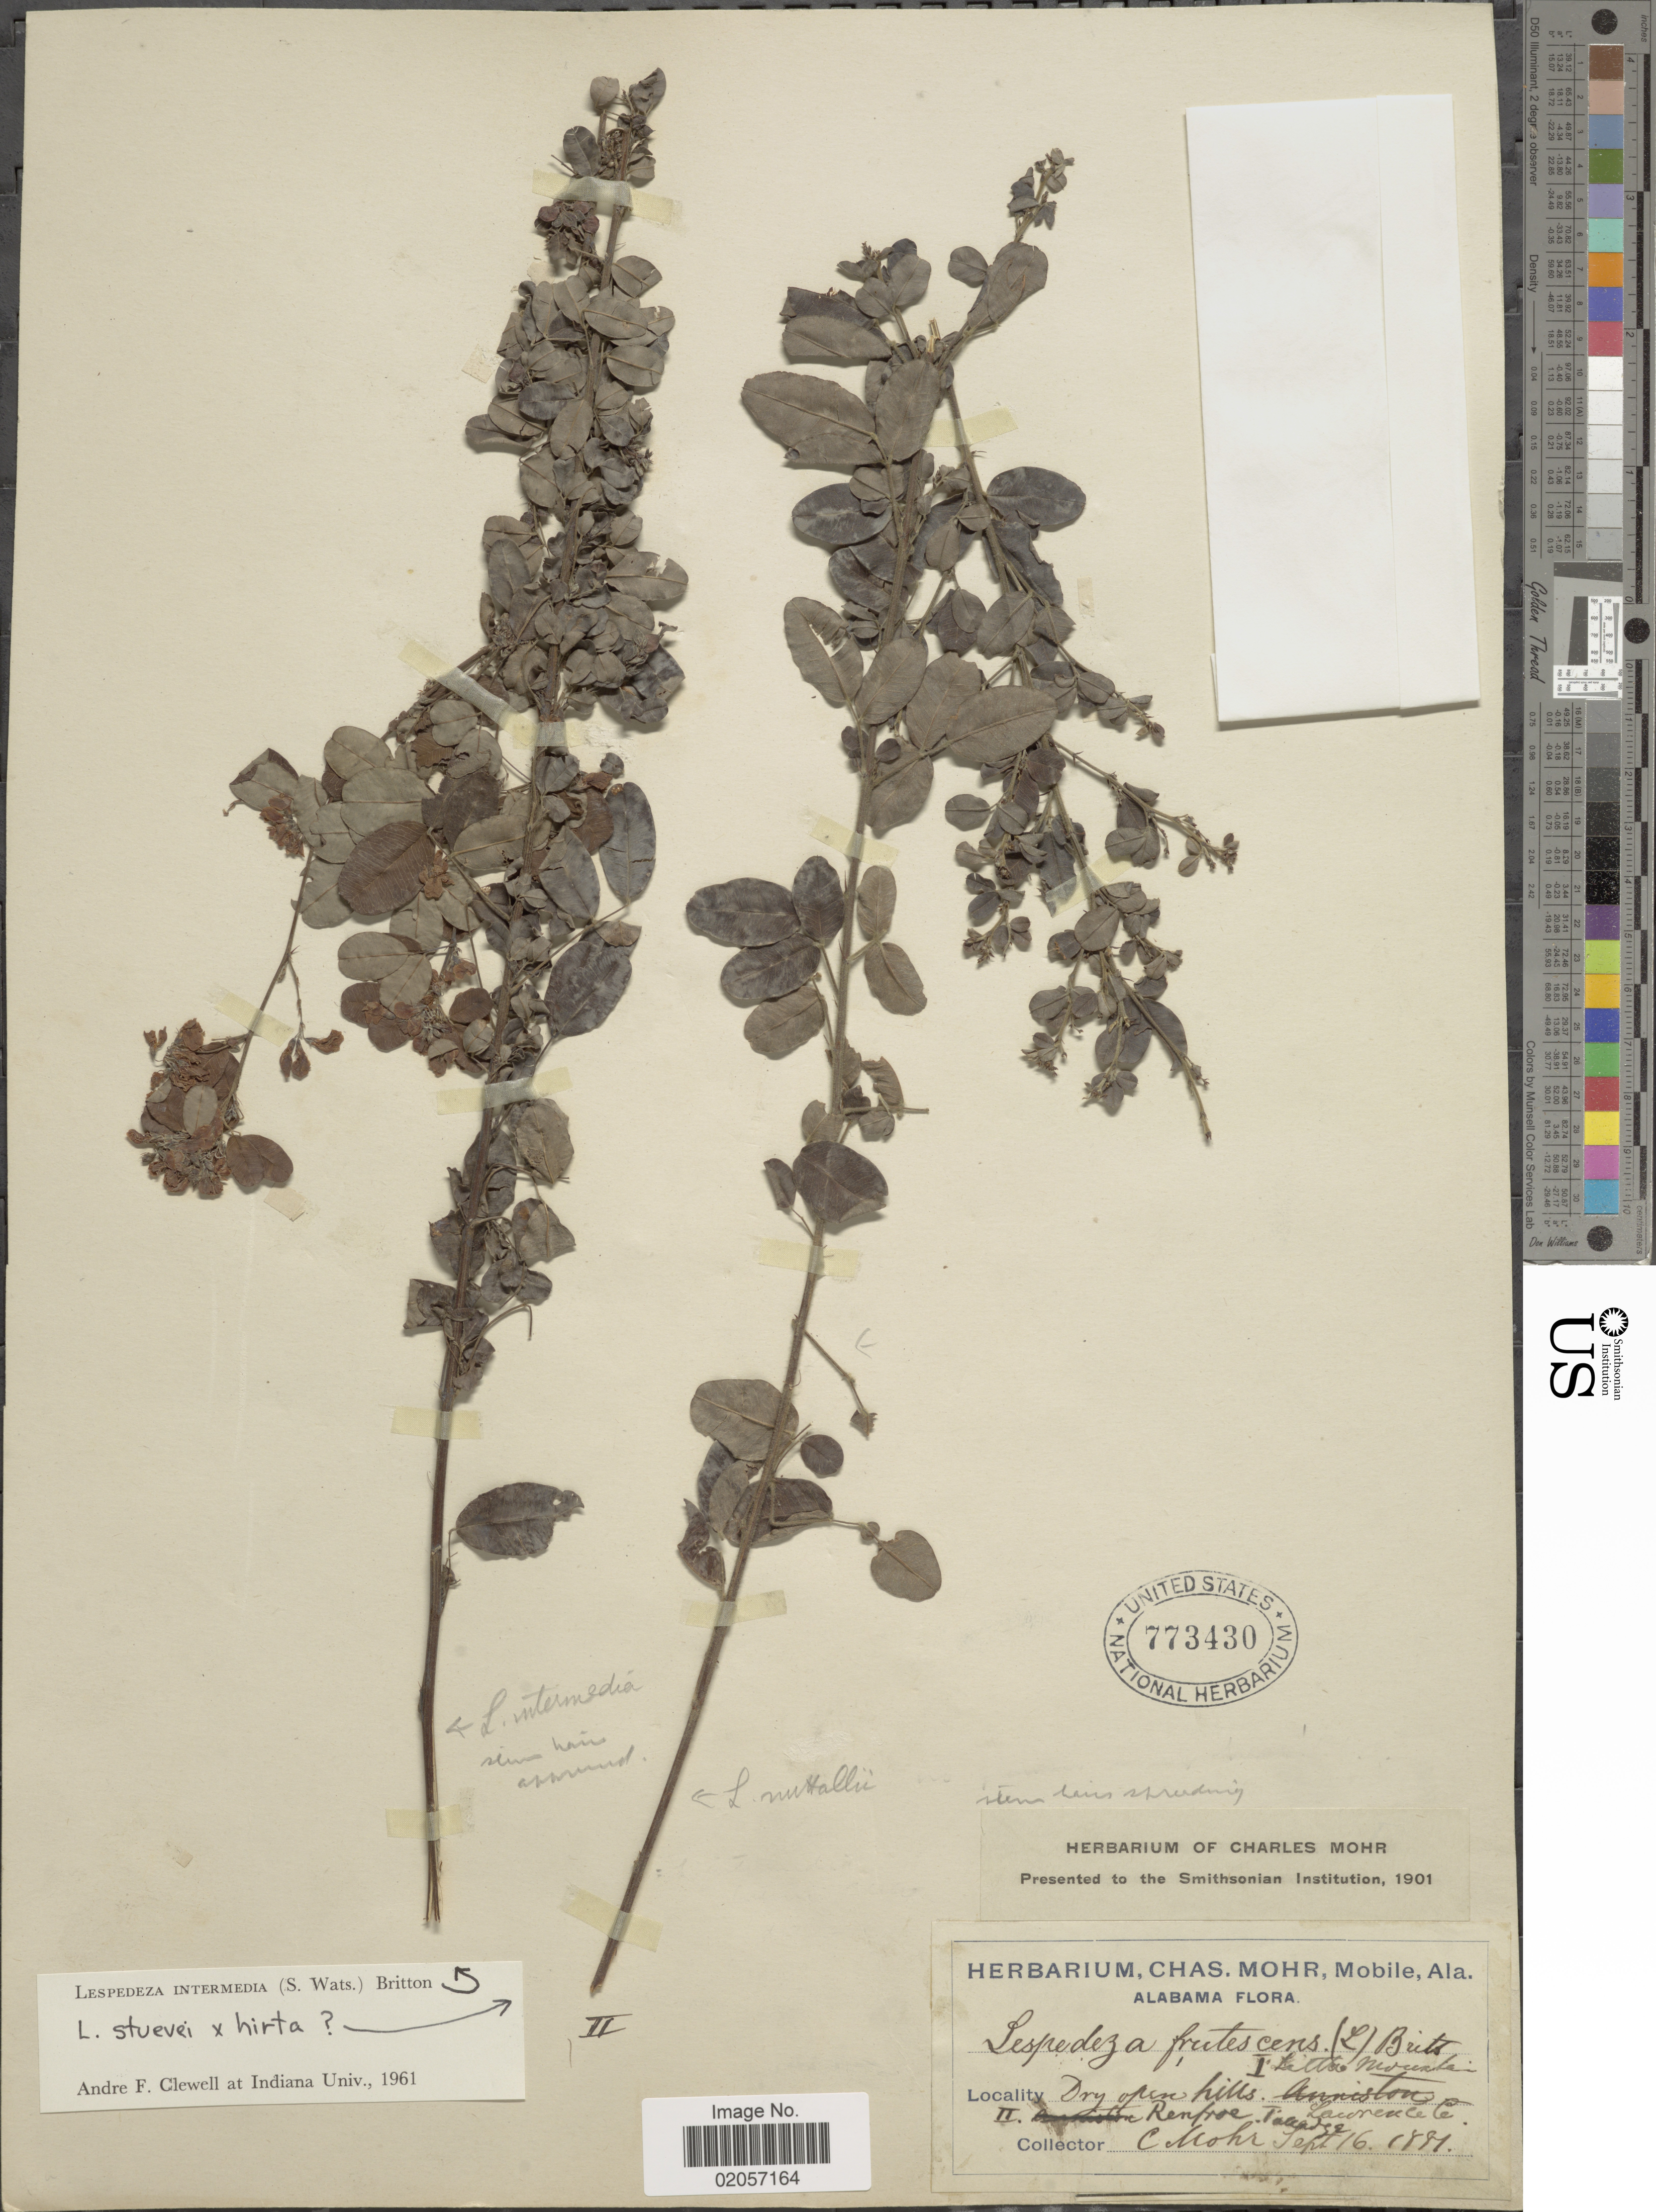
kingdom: Plantae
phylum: Tracheophyta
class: Magnoliopsida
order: Fabales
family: Fabaceae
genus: Lespedeza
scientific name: Lespedeza stuevei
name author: Nutt.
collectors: C. T. Mohr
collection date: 1881-09-16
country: United States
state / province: Alabama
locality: Lawrence Co. Renfroe Talladega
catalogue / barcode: US 773430